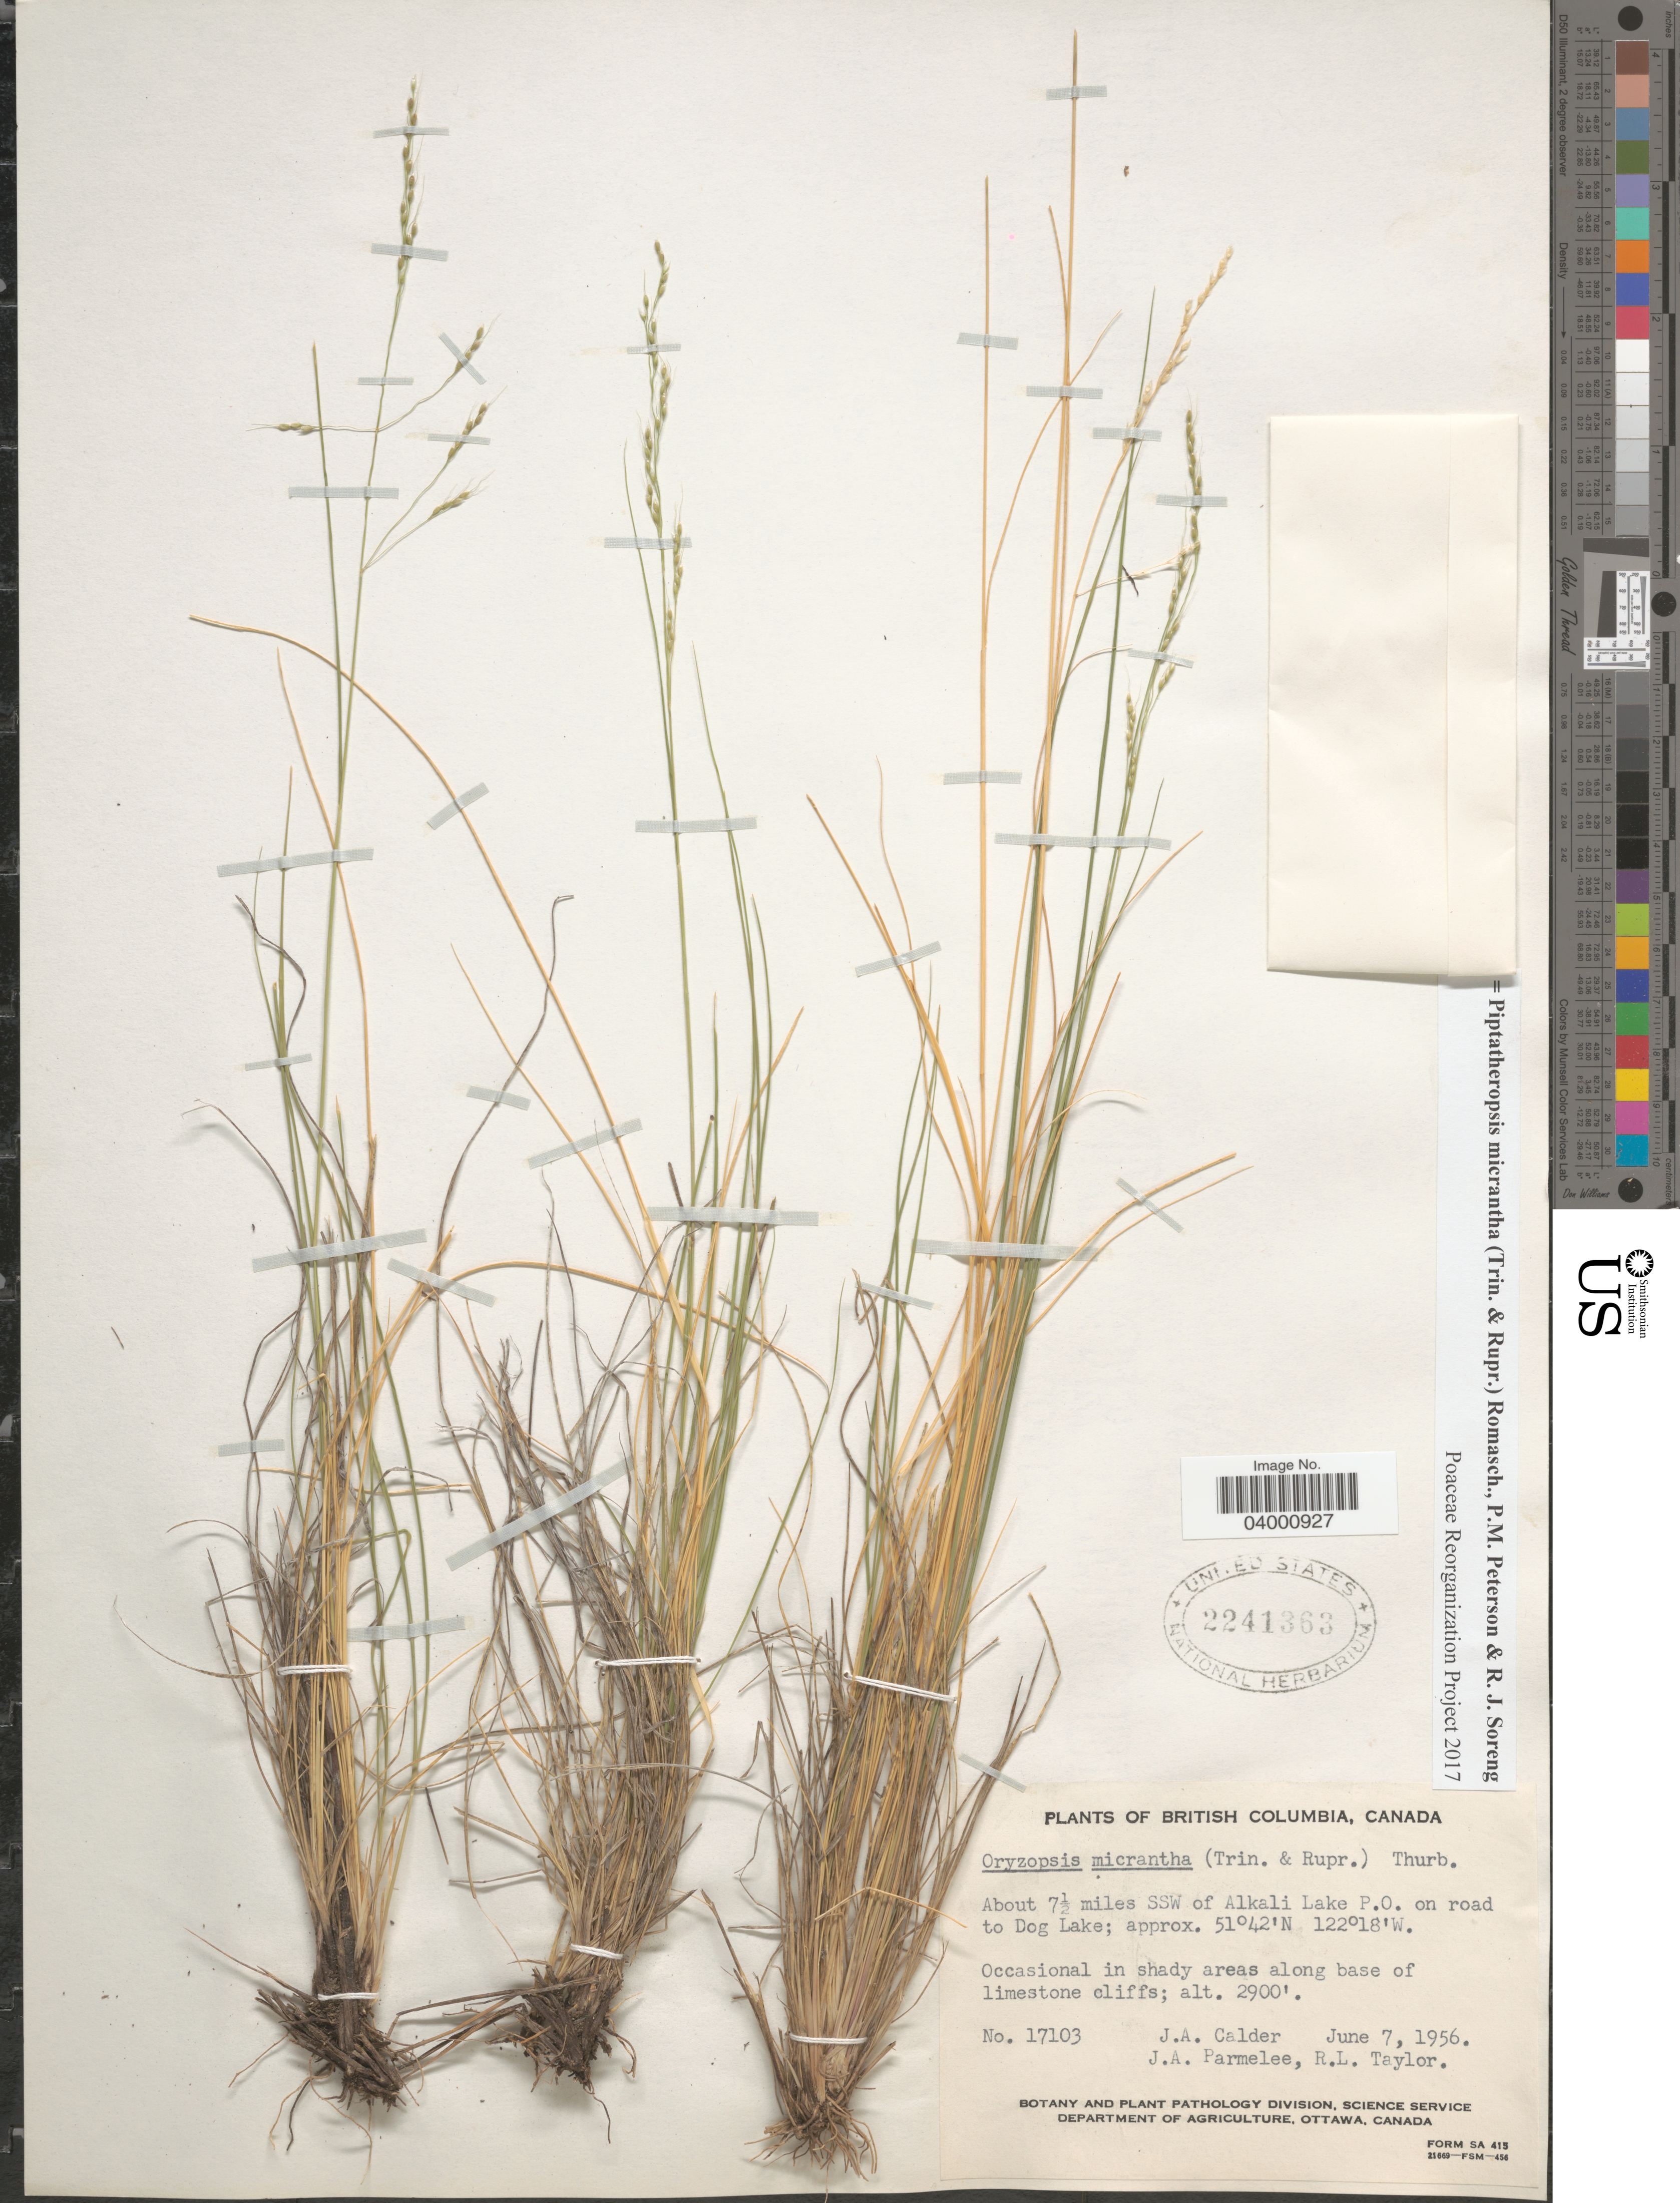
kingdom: Plantae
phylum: Tracheophyta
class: Liliopsida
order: Poales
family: Poaceae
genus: Piptatheropsis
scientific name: Piptatheropsis micrantha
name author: (Trin. & Rupr.) Romasch.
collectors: J. A. Calder, J. A. Parmelee & R. Taylor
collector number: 17103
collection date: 1956-06-07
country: Canada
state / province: British Columbia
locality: About 7½ miles SSW of Alkali Lake P.O. on road to Dog Lake.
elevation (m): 884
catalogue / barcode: US 2241363